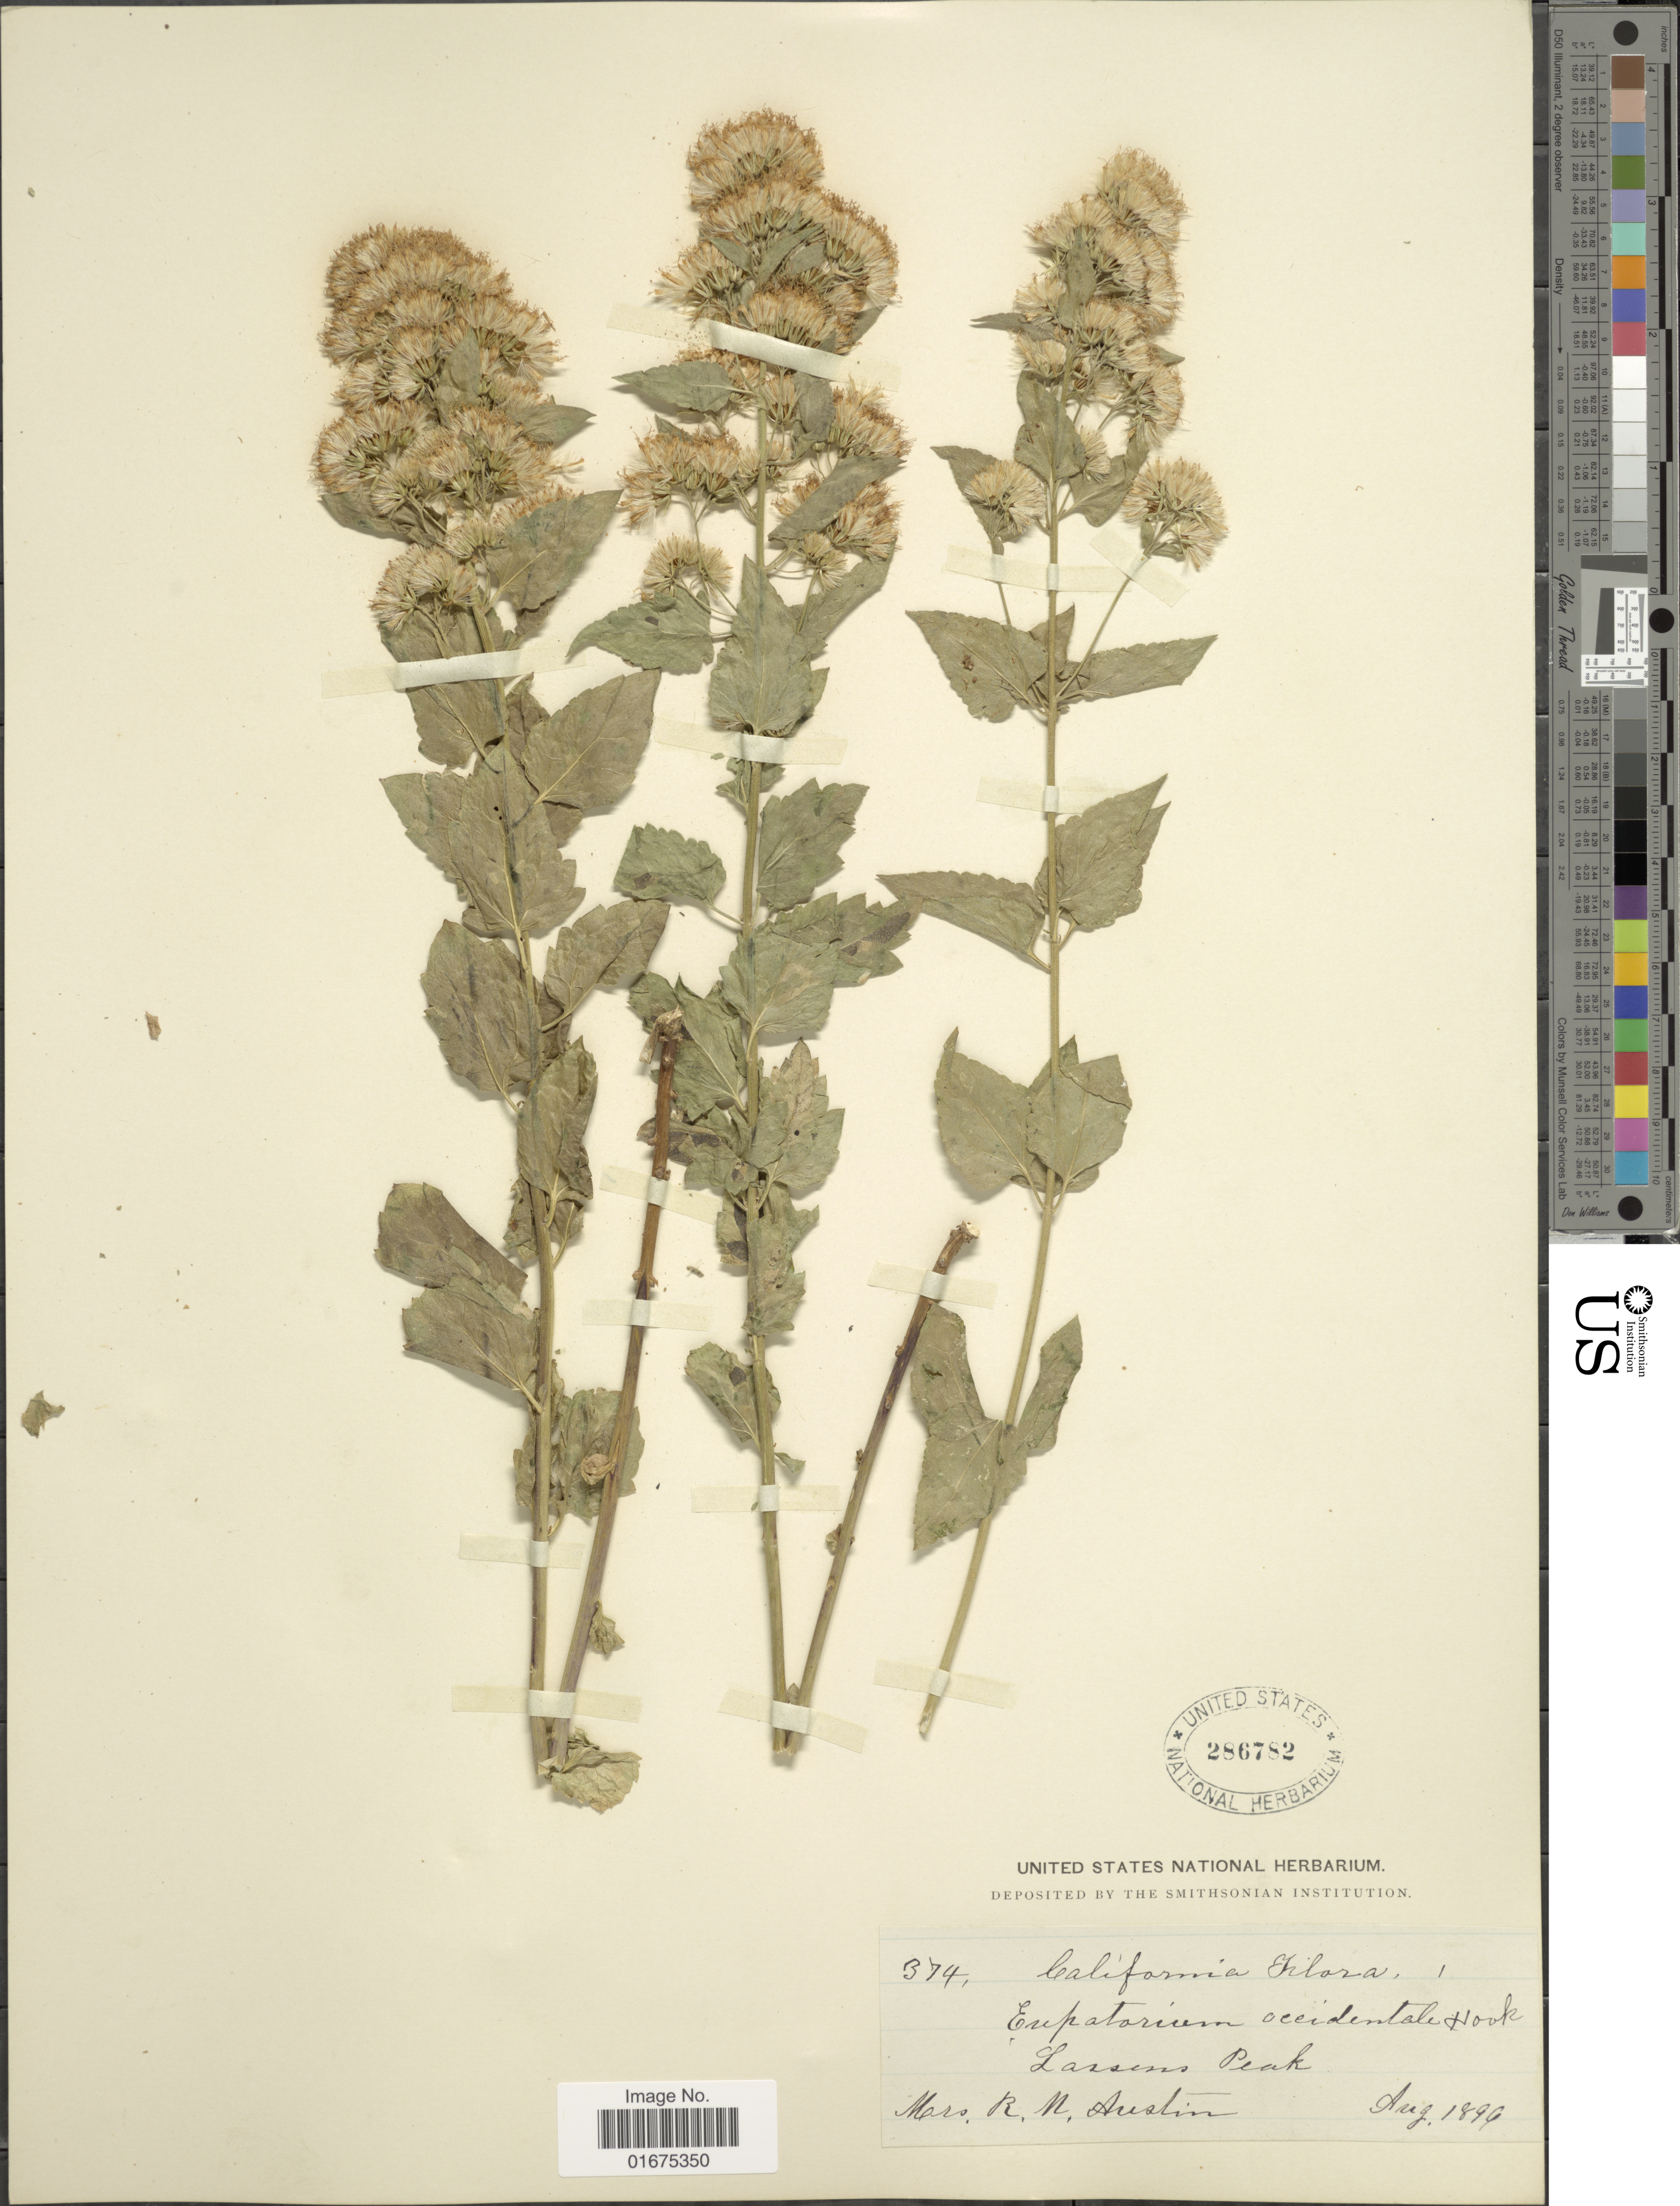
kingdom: Plantae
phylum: Tracheophyta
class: Magnoliopsida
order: Asterales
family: Asteraceae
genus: Ageratina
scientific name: Ageratina occidentalis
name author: (Hook.) R.M. King & H. Rob.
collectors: R. Austin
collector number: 374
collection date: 1899-08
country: United States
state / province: California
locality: Larsens Peak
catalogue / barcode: US 286782